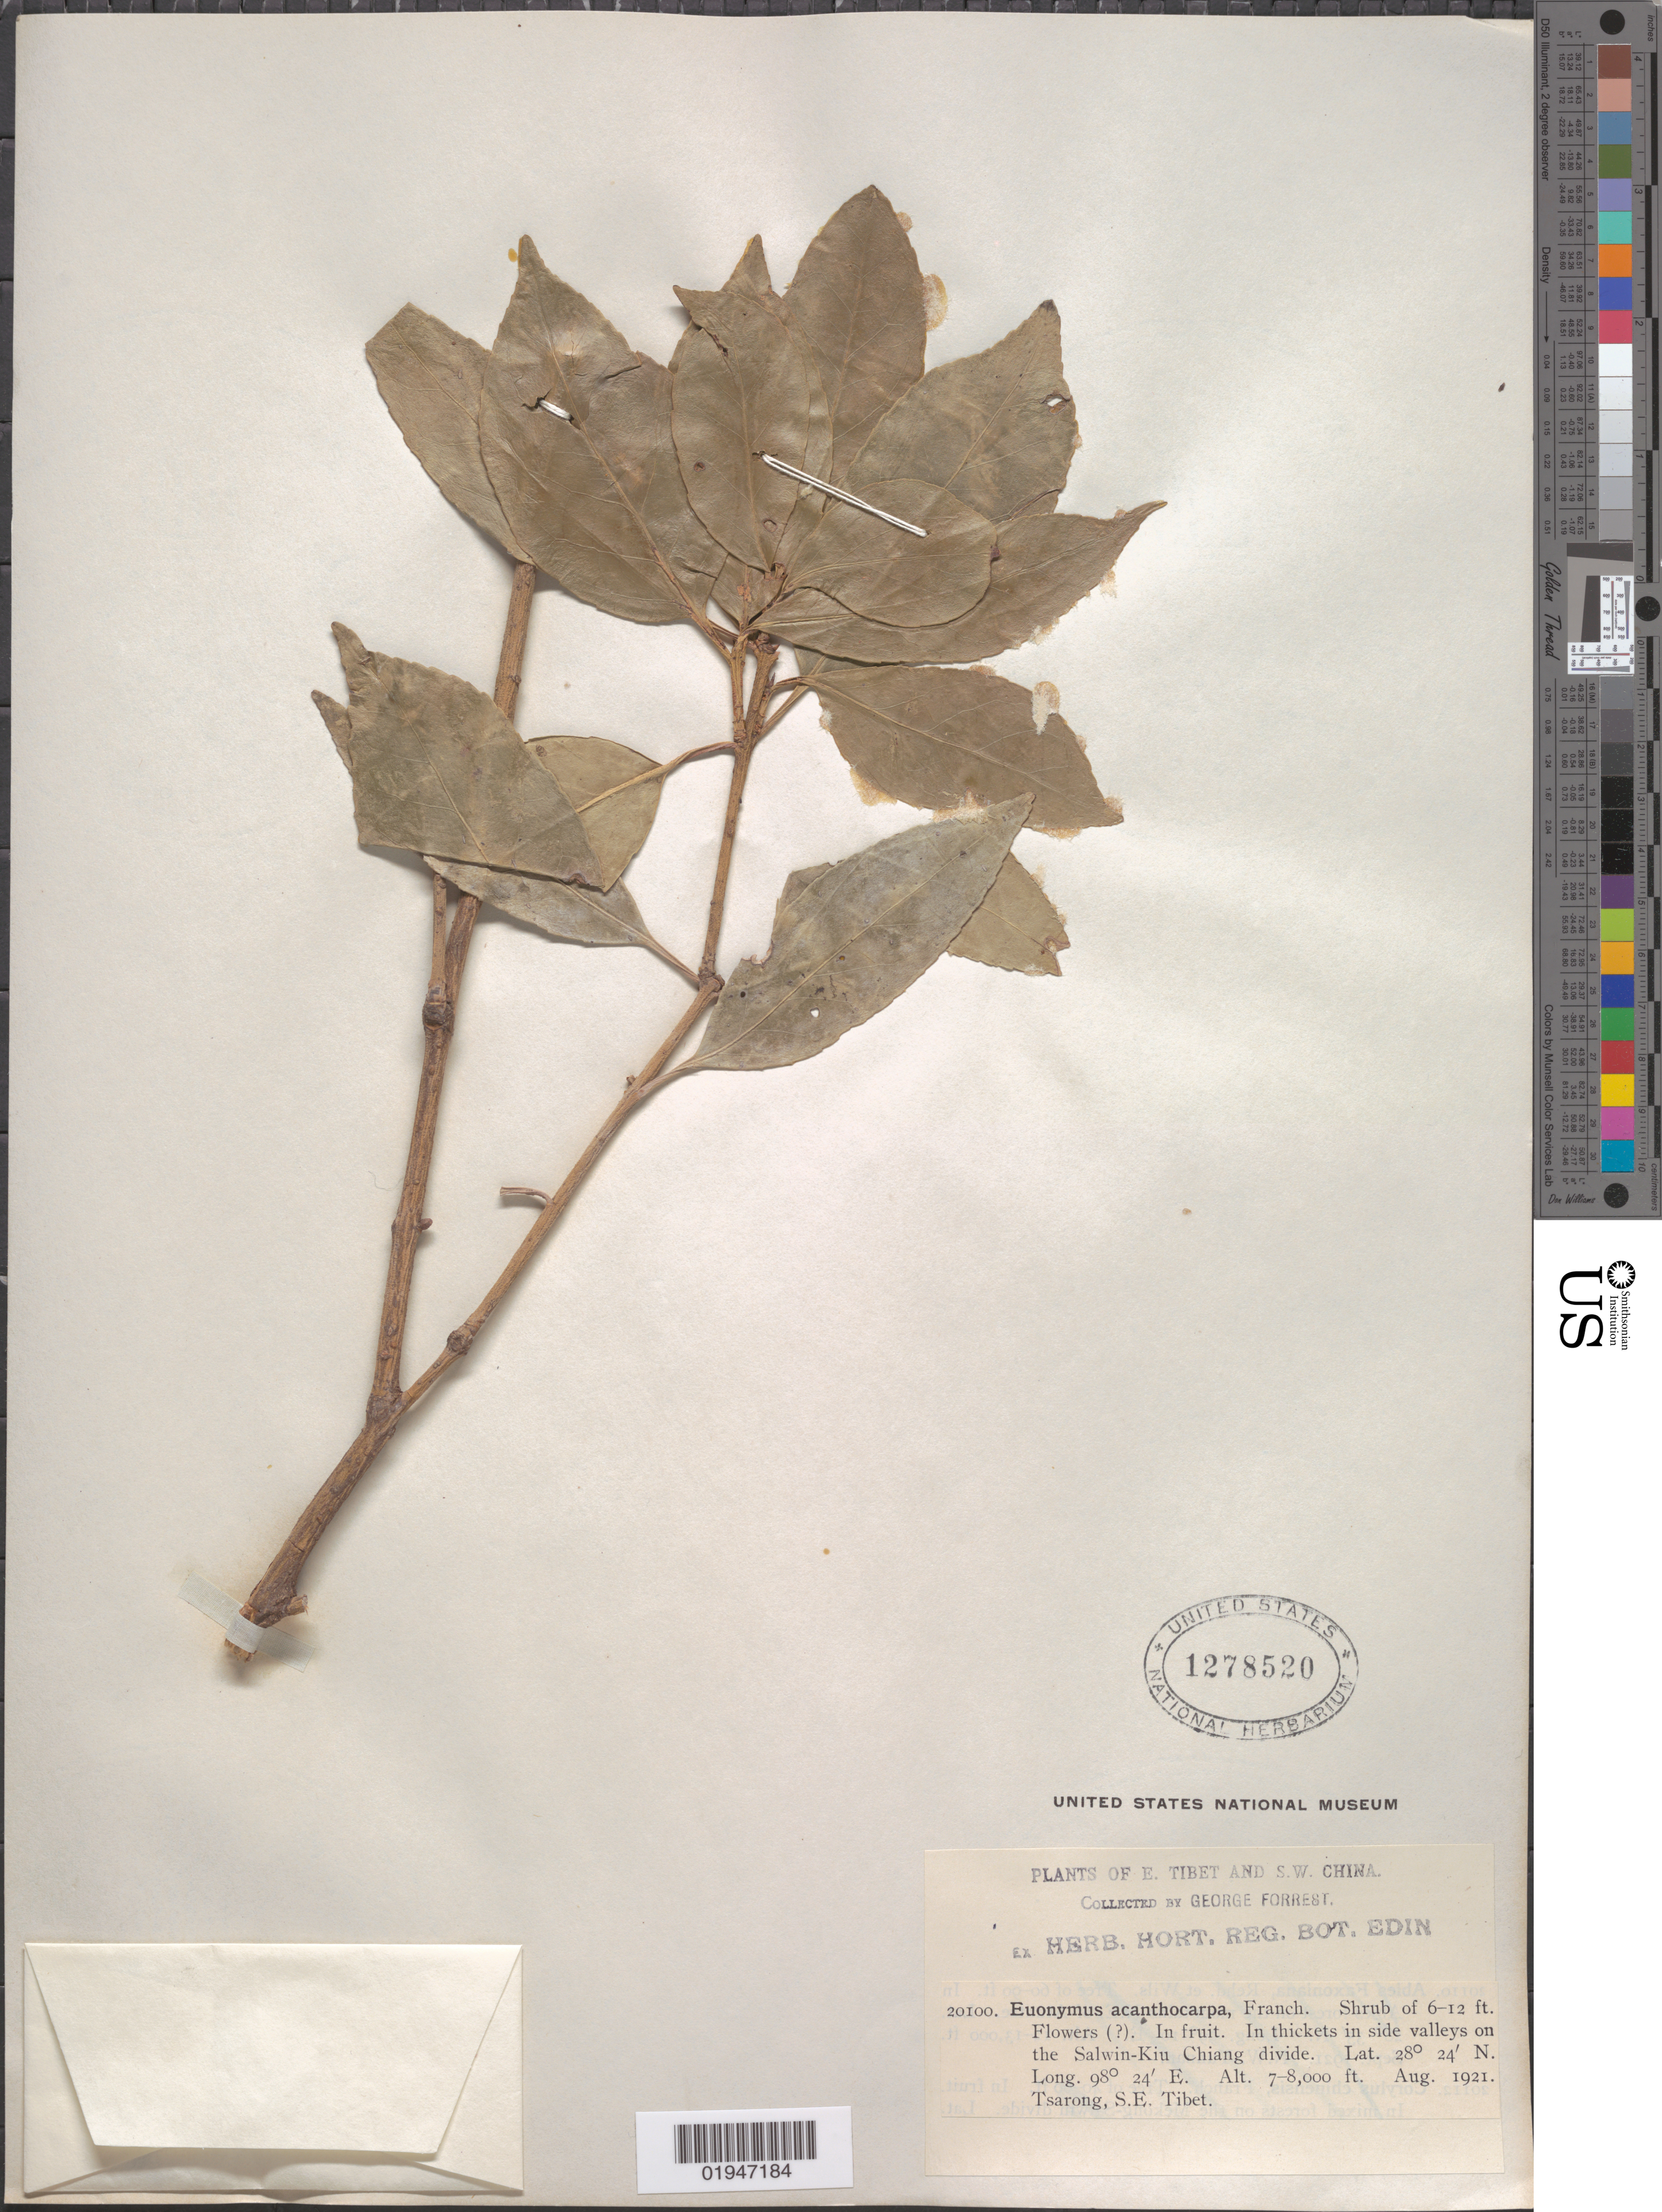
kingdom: Plantae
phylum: Tracheophyta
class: Magnoliopsida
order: Celastrales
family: Celastraceae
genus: Euonymus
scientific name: Euonymus acanthocarpus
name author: Franch.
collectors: G. Forrest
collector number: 20100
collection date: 1921-08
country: China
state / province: Xizang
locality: Salwin-Kiu Chiang divide, Tsarong, SE Tibet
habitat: In thickets in side valleys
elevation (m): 2134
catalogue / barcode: US 1278520